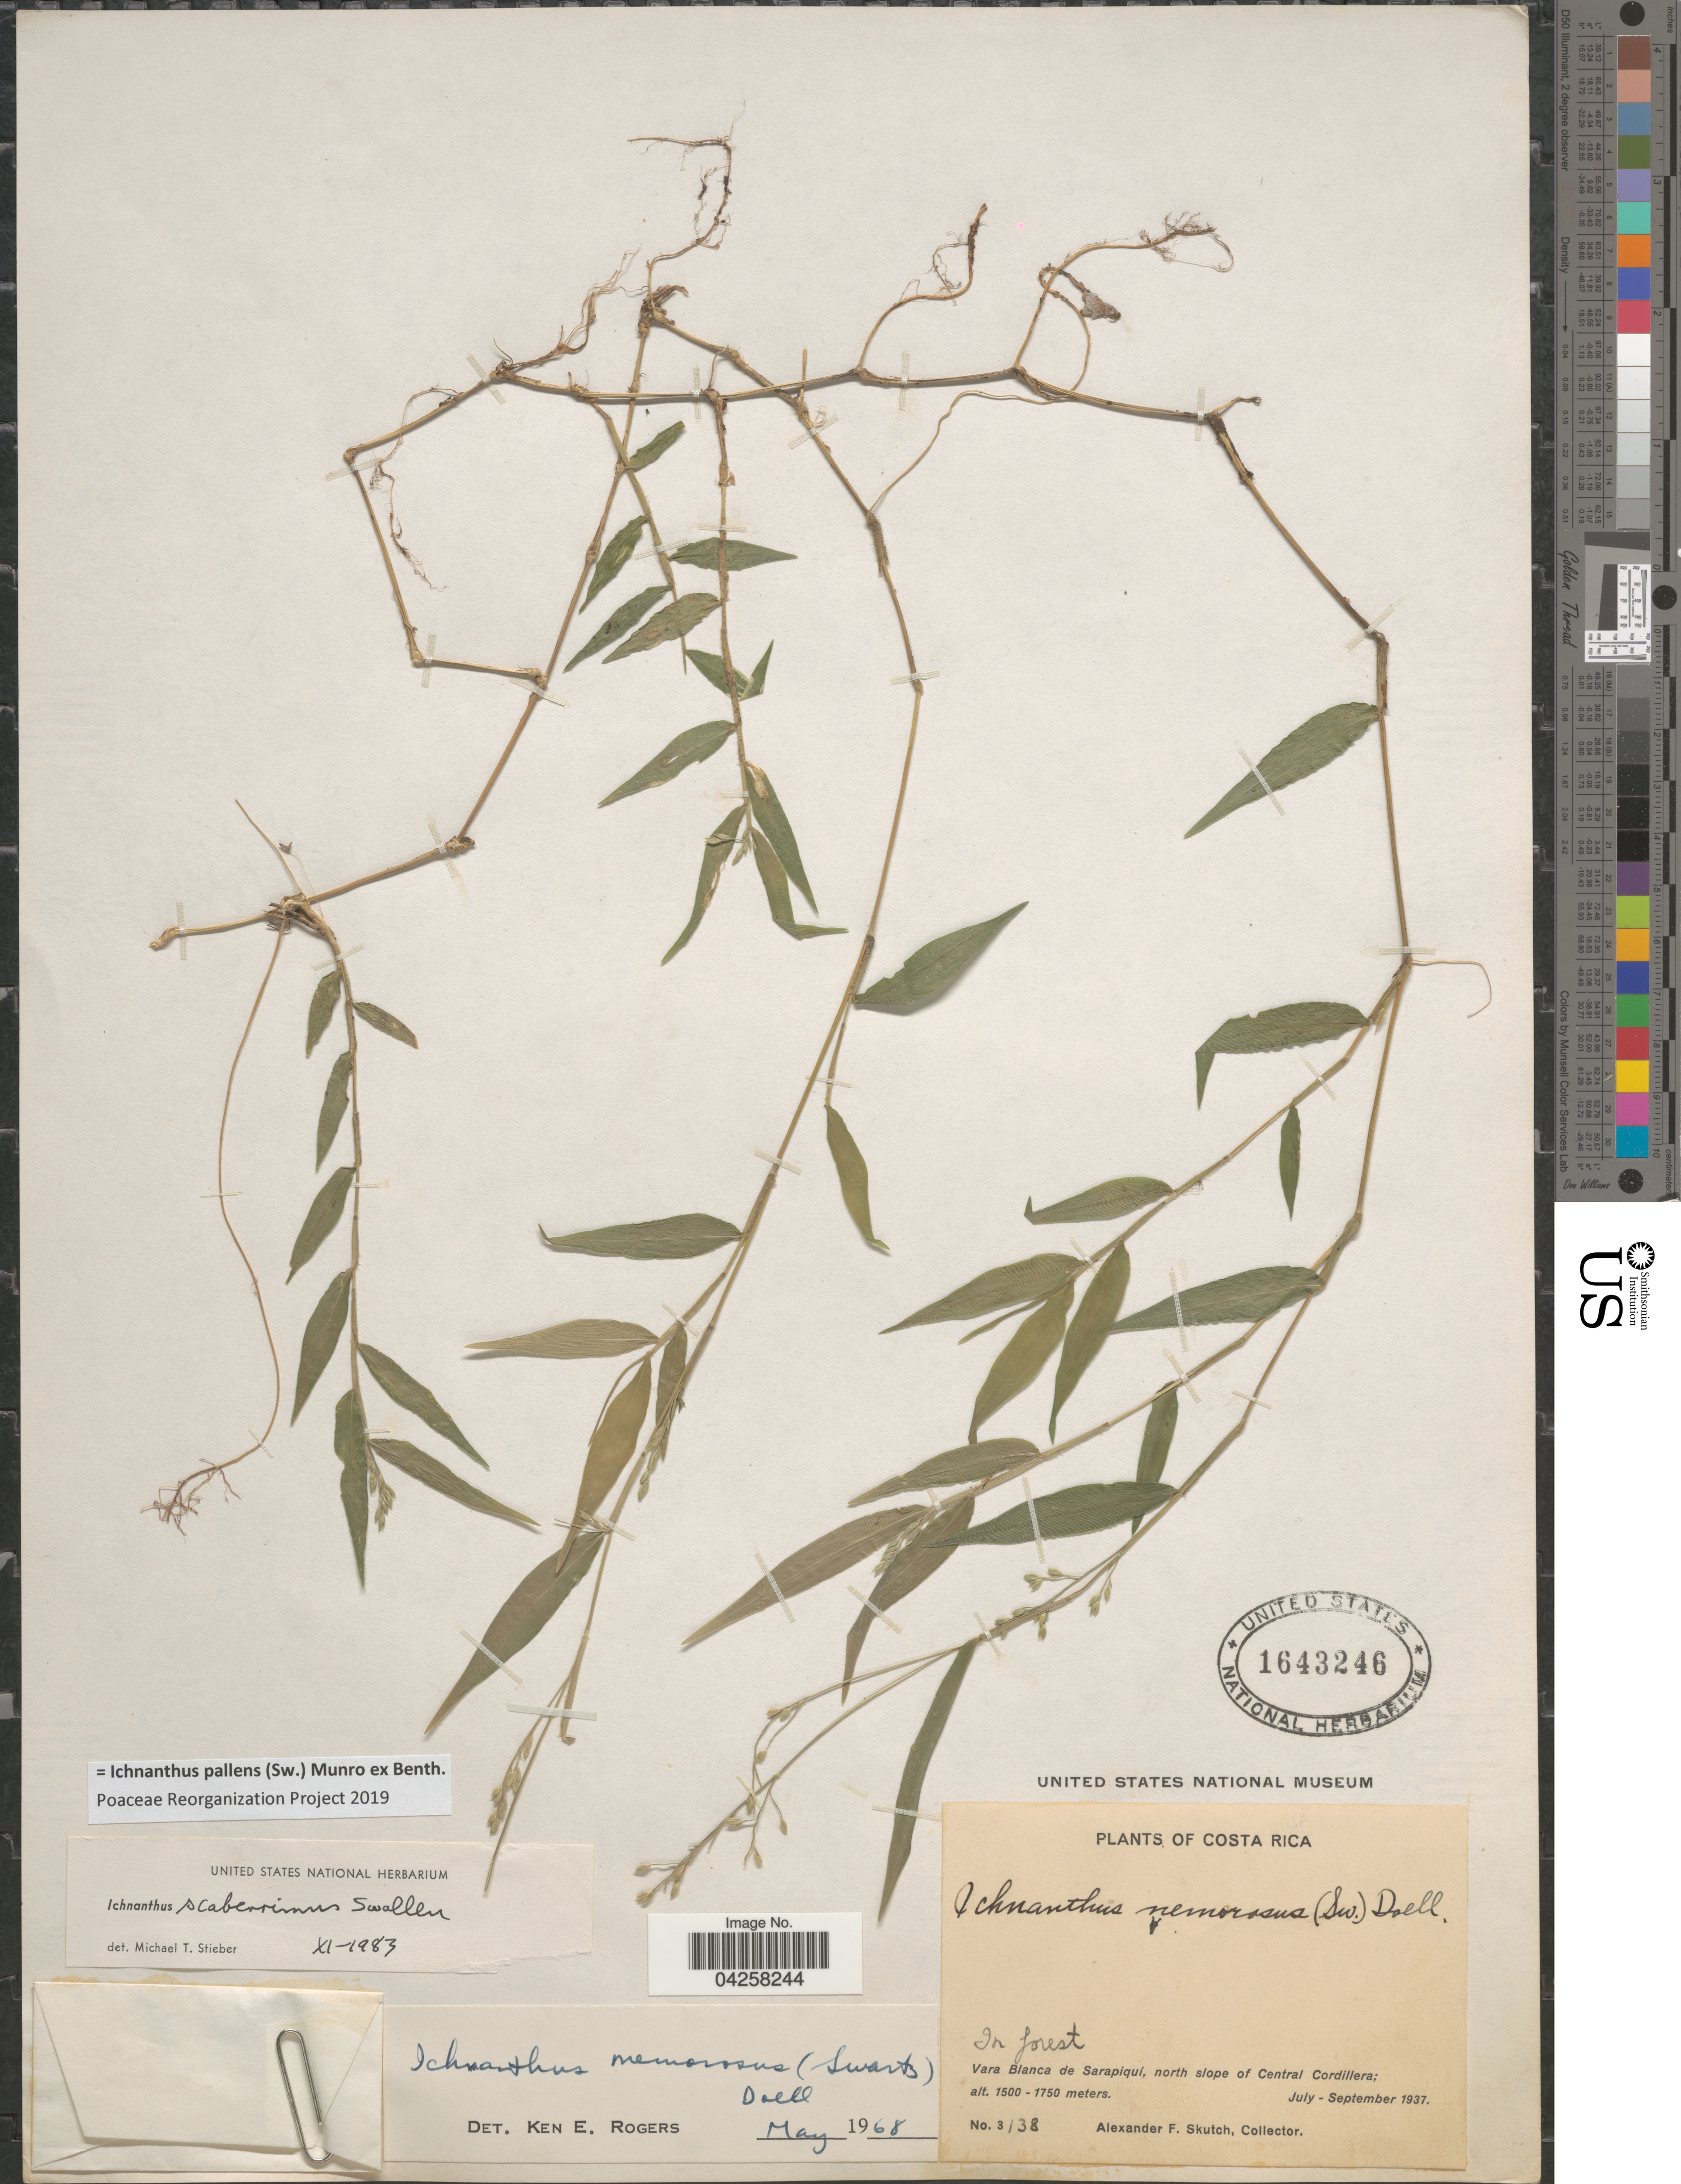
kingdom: Plantae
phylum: Tracheophyta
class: Liliopsida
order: Poales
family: Poaceae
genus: Ichnanthus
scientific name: Ichnanthus pallens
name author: (Sw.) Munro ex Benth.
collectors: A. F. Skutch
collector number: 3138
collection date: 1937-07/1937-09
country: Costa Rica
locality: Vara Blanca de Sarapiqui, north slope of Central Cordillera.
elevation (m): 1500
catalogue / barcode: US 1643246